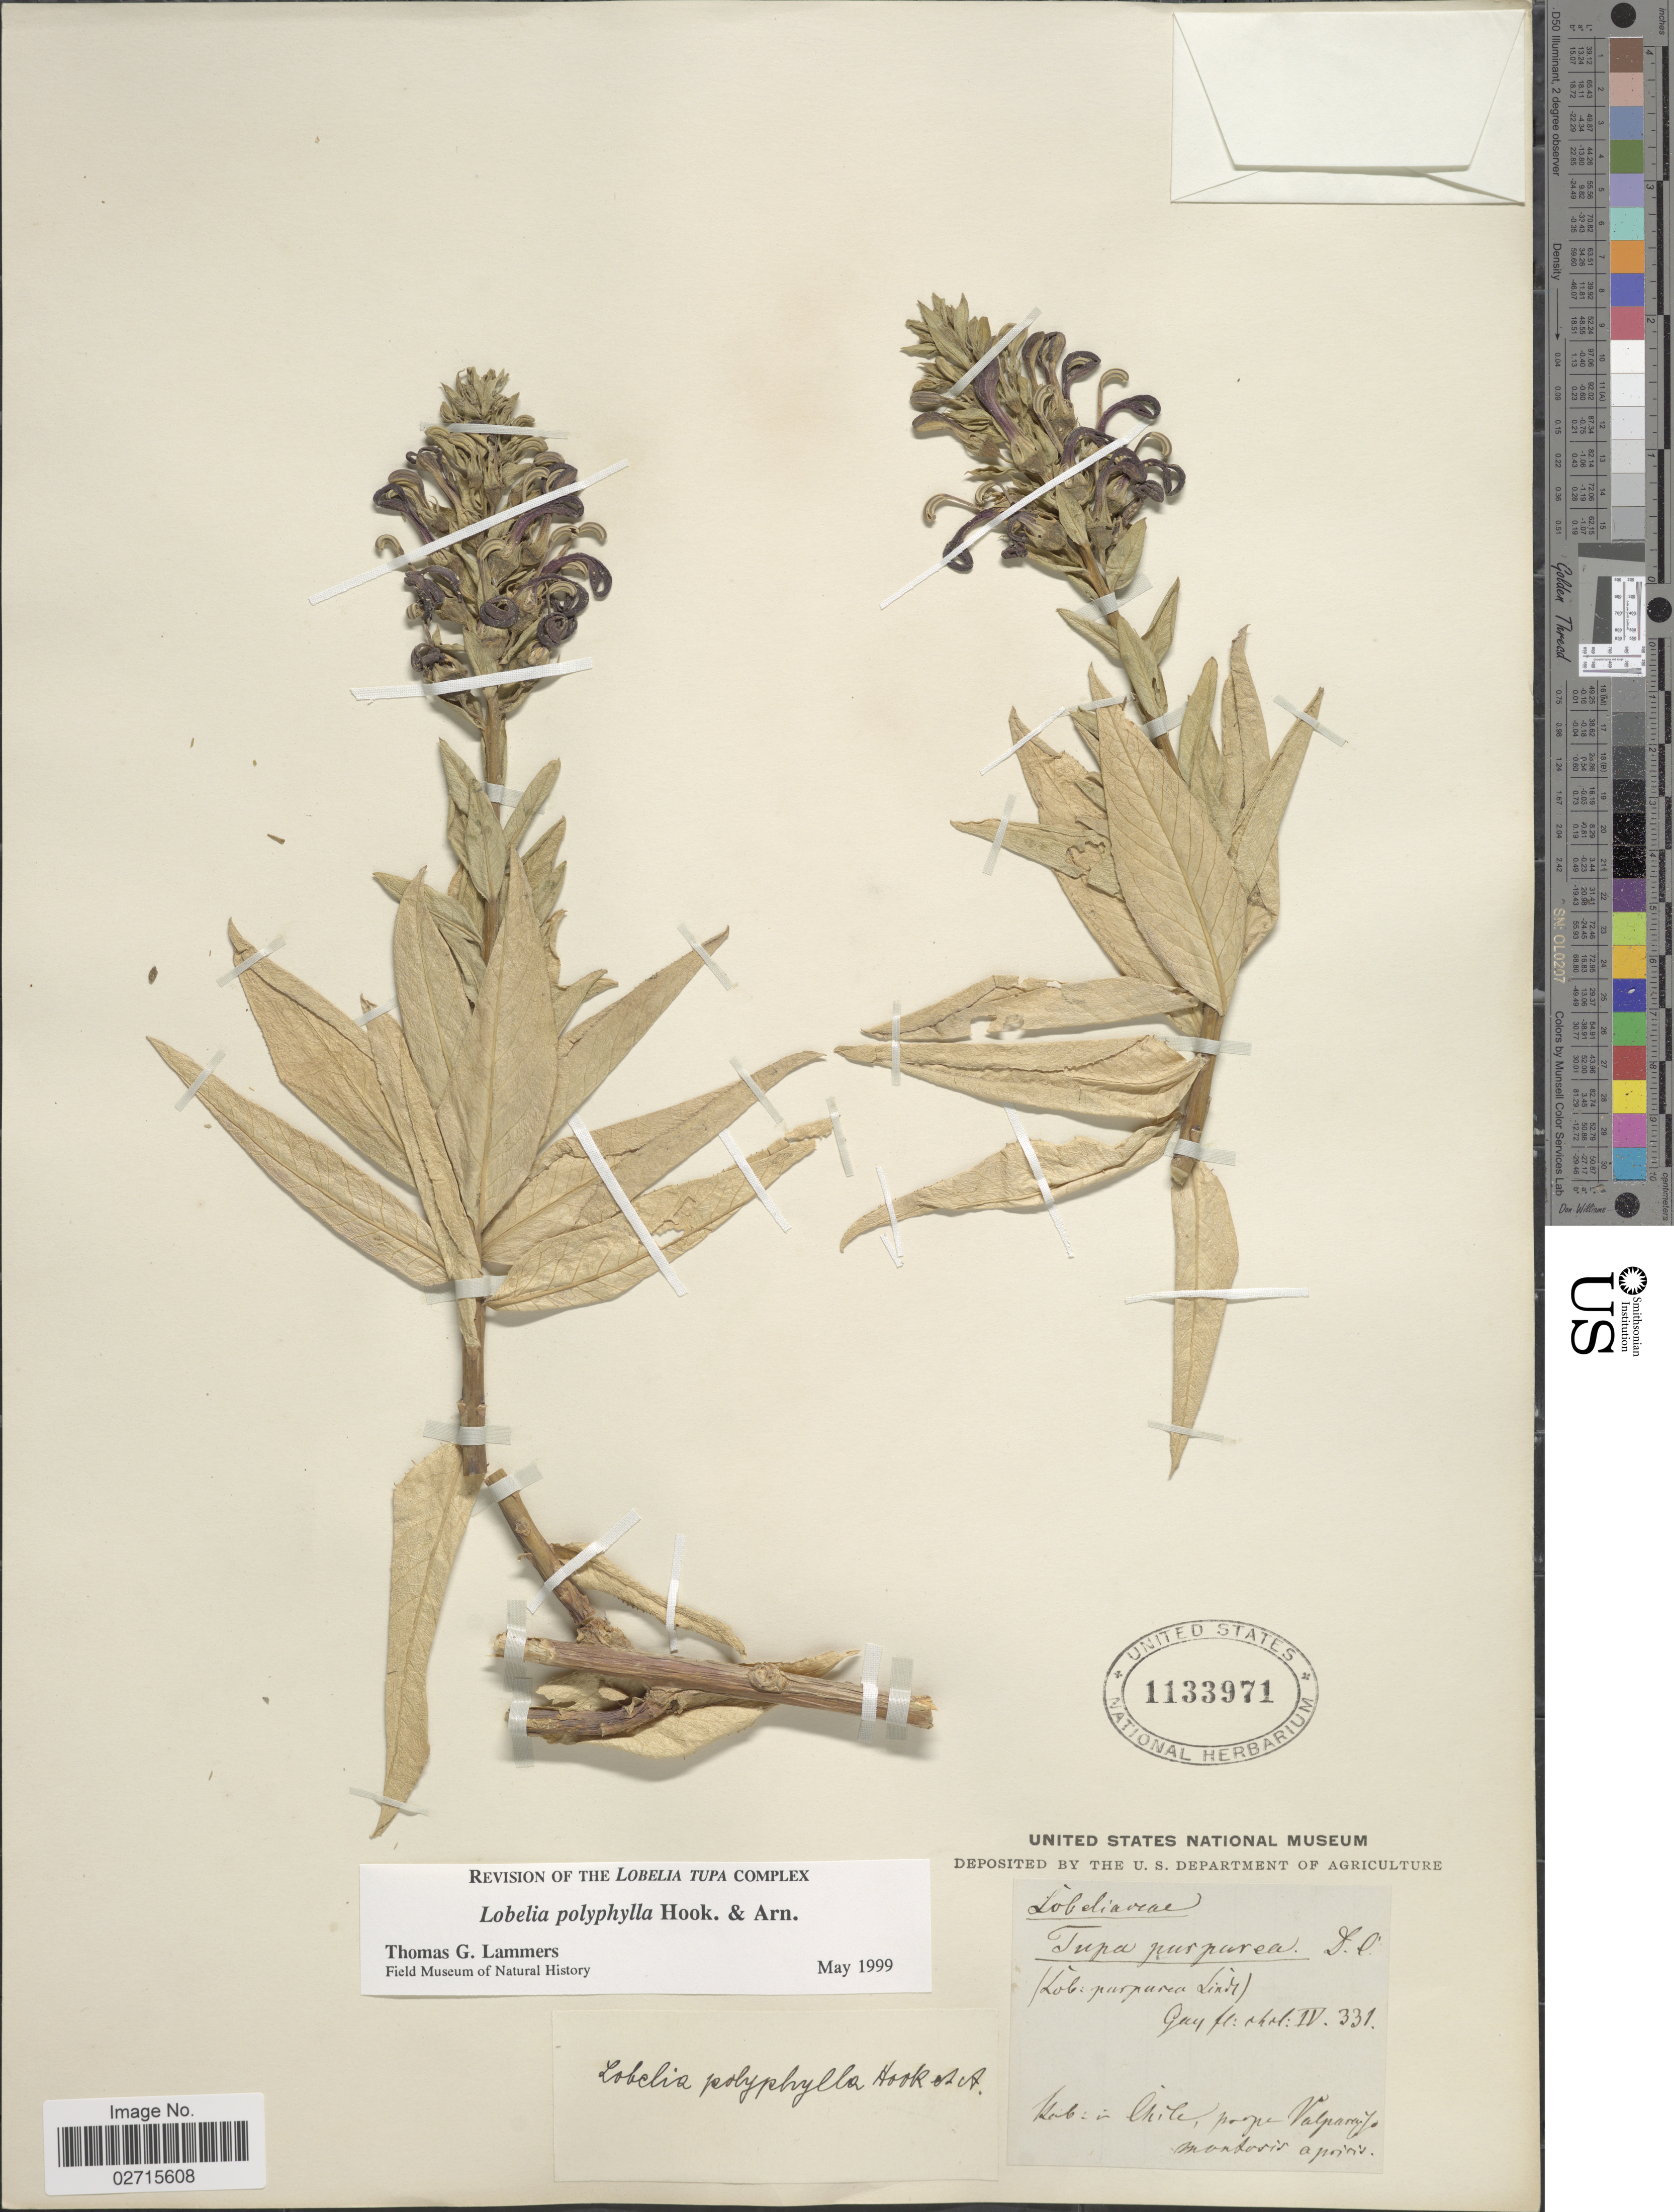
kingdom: Plantae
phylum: Tracheophyta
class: Magnoliopsida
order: Asterales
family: Campanulaceae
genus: Lobelia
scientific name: Lobelia polyphylla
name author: Hook. & Arn.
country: Chile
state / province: Valparaíso (V)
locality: Prope Valparaiso.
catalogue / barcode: US 1133971